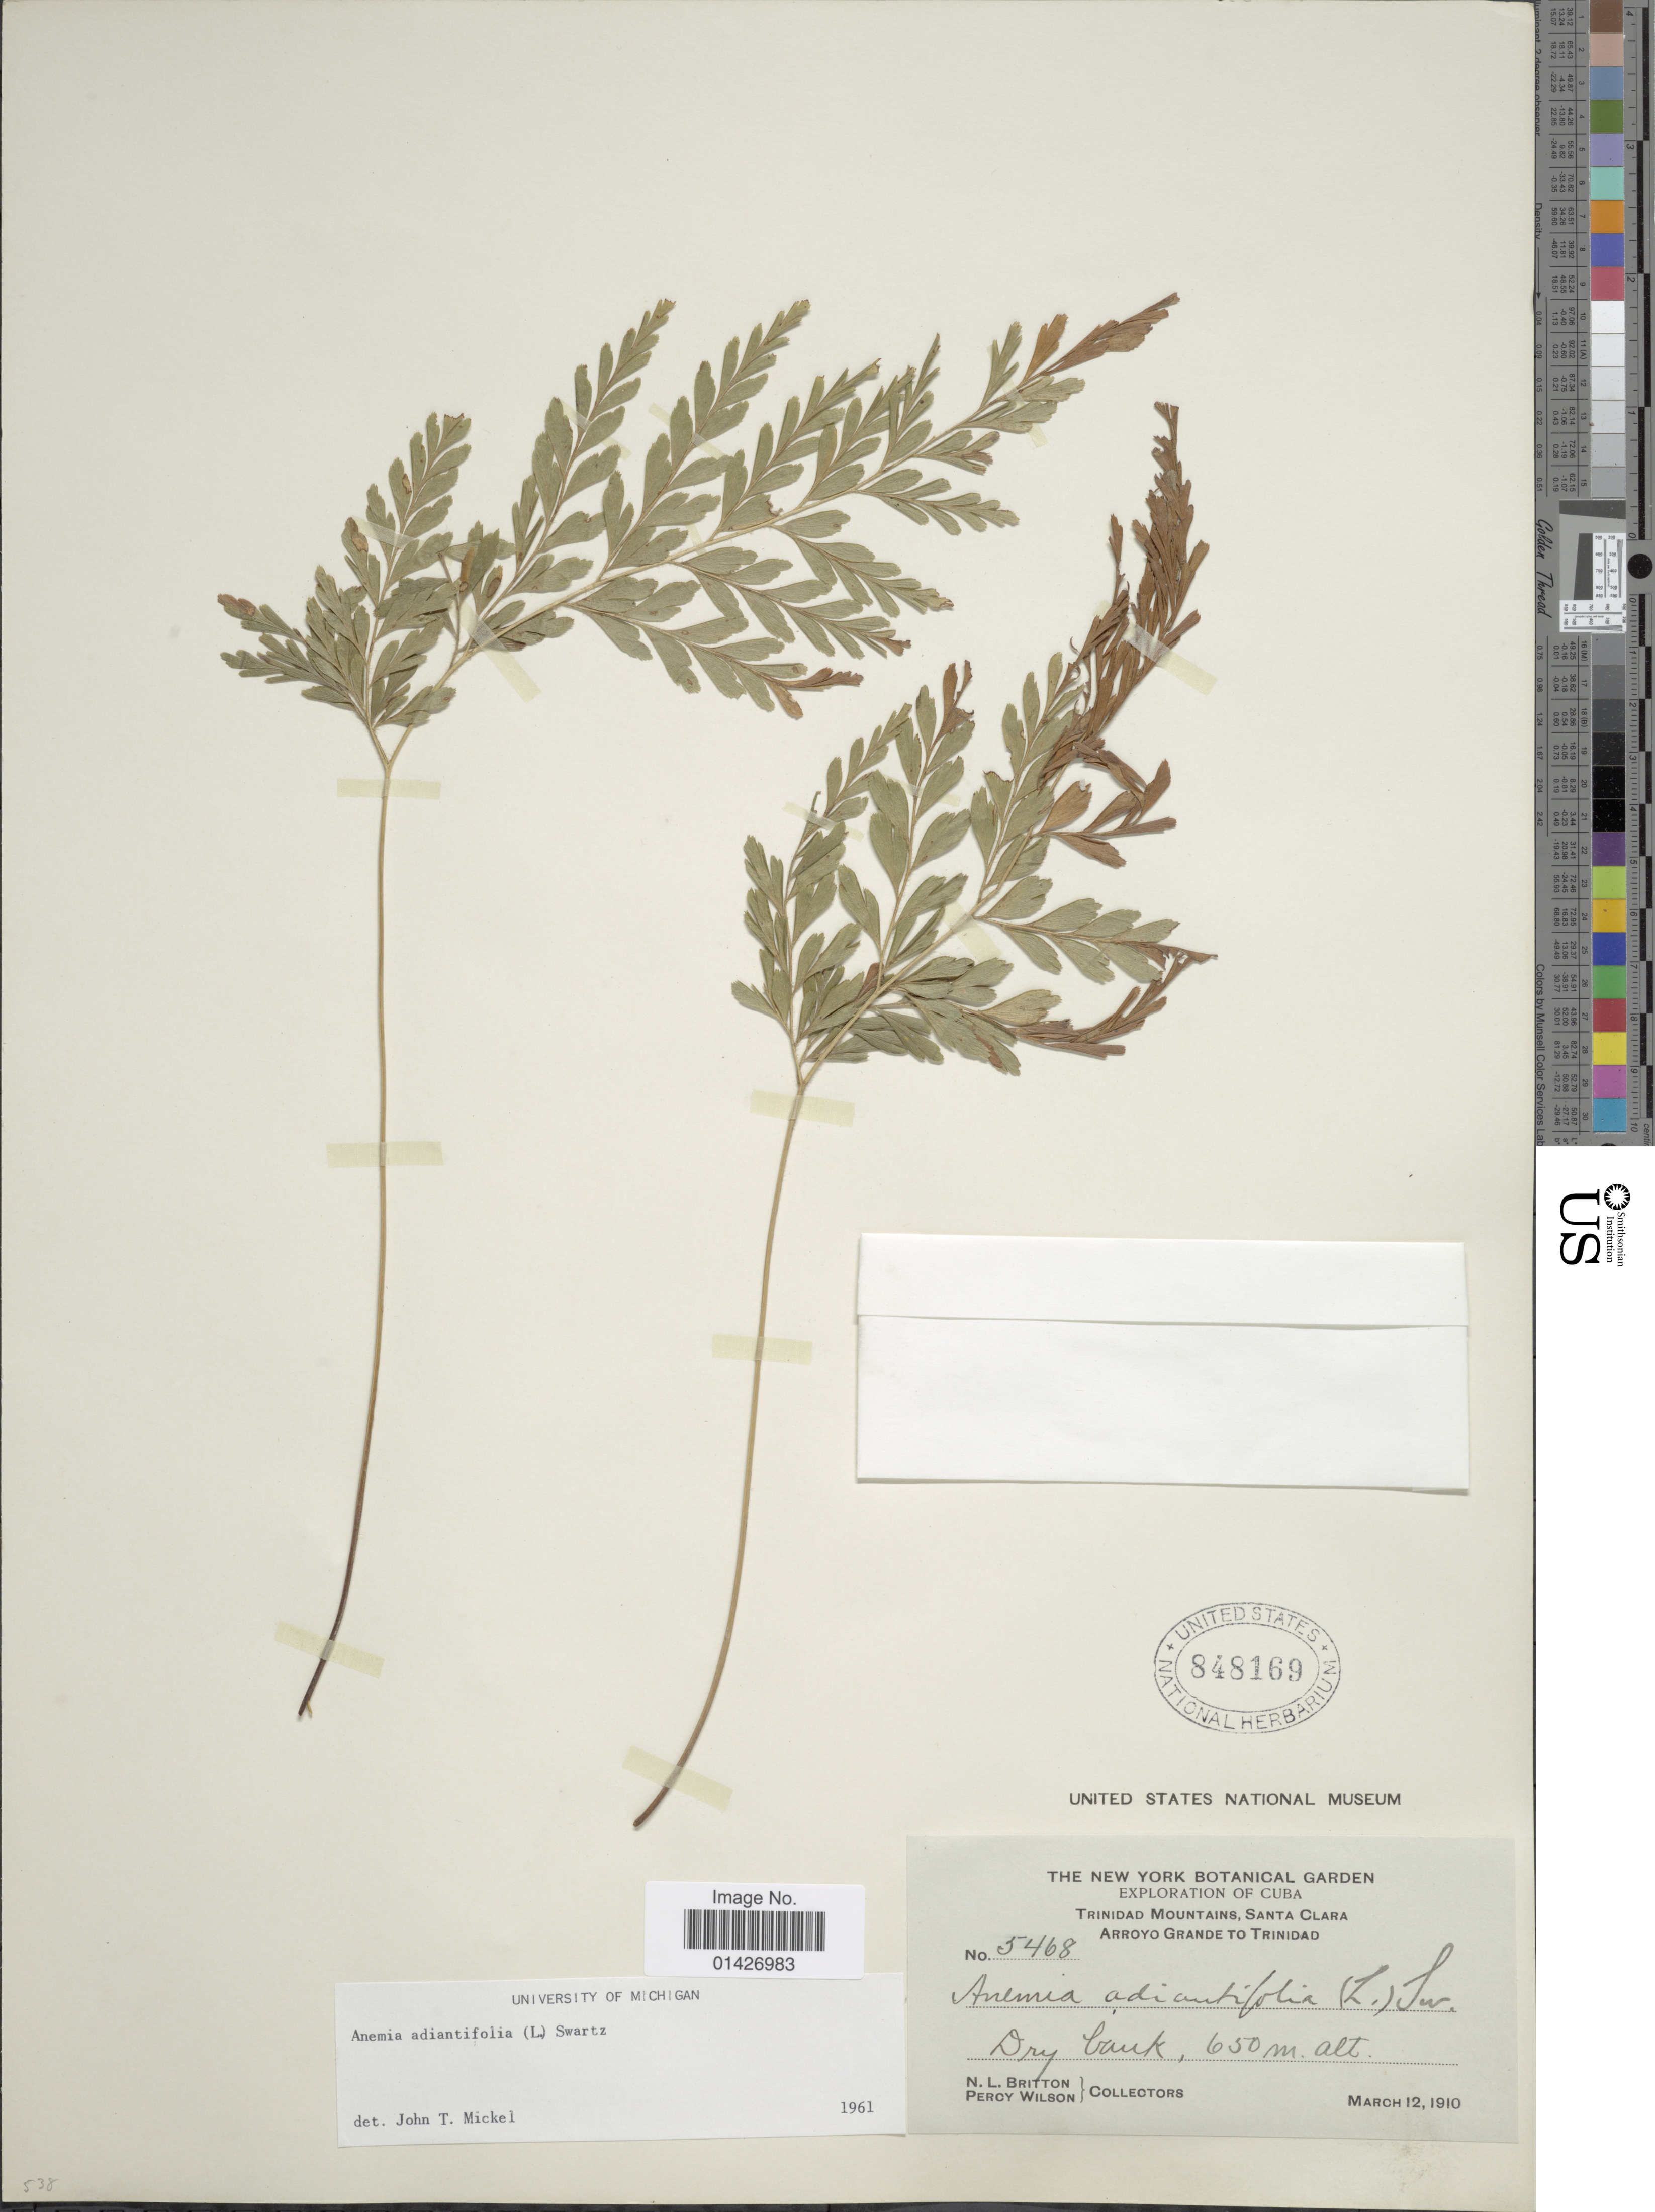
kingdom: Plantae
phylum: Tracheophyta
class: Polypodiopsida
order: Schizaeales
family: Anemiaceae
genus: Anemia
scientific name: Anemia adiantifolia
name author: (L.) Sw.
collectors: N. Britton & P. Wilson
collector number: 5468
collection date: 1910-03-12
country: Cuba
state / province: Las Villas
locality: Trinidad Mountains, Santa Clara. Arroyo Grande to Trinidad. Dry Bank.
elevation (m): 650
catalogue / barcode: US 848169